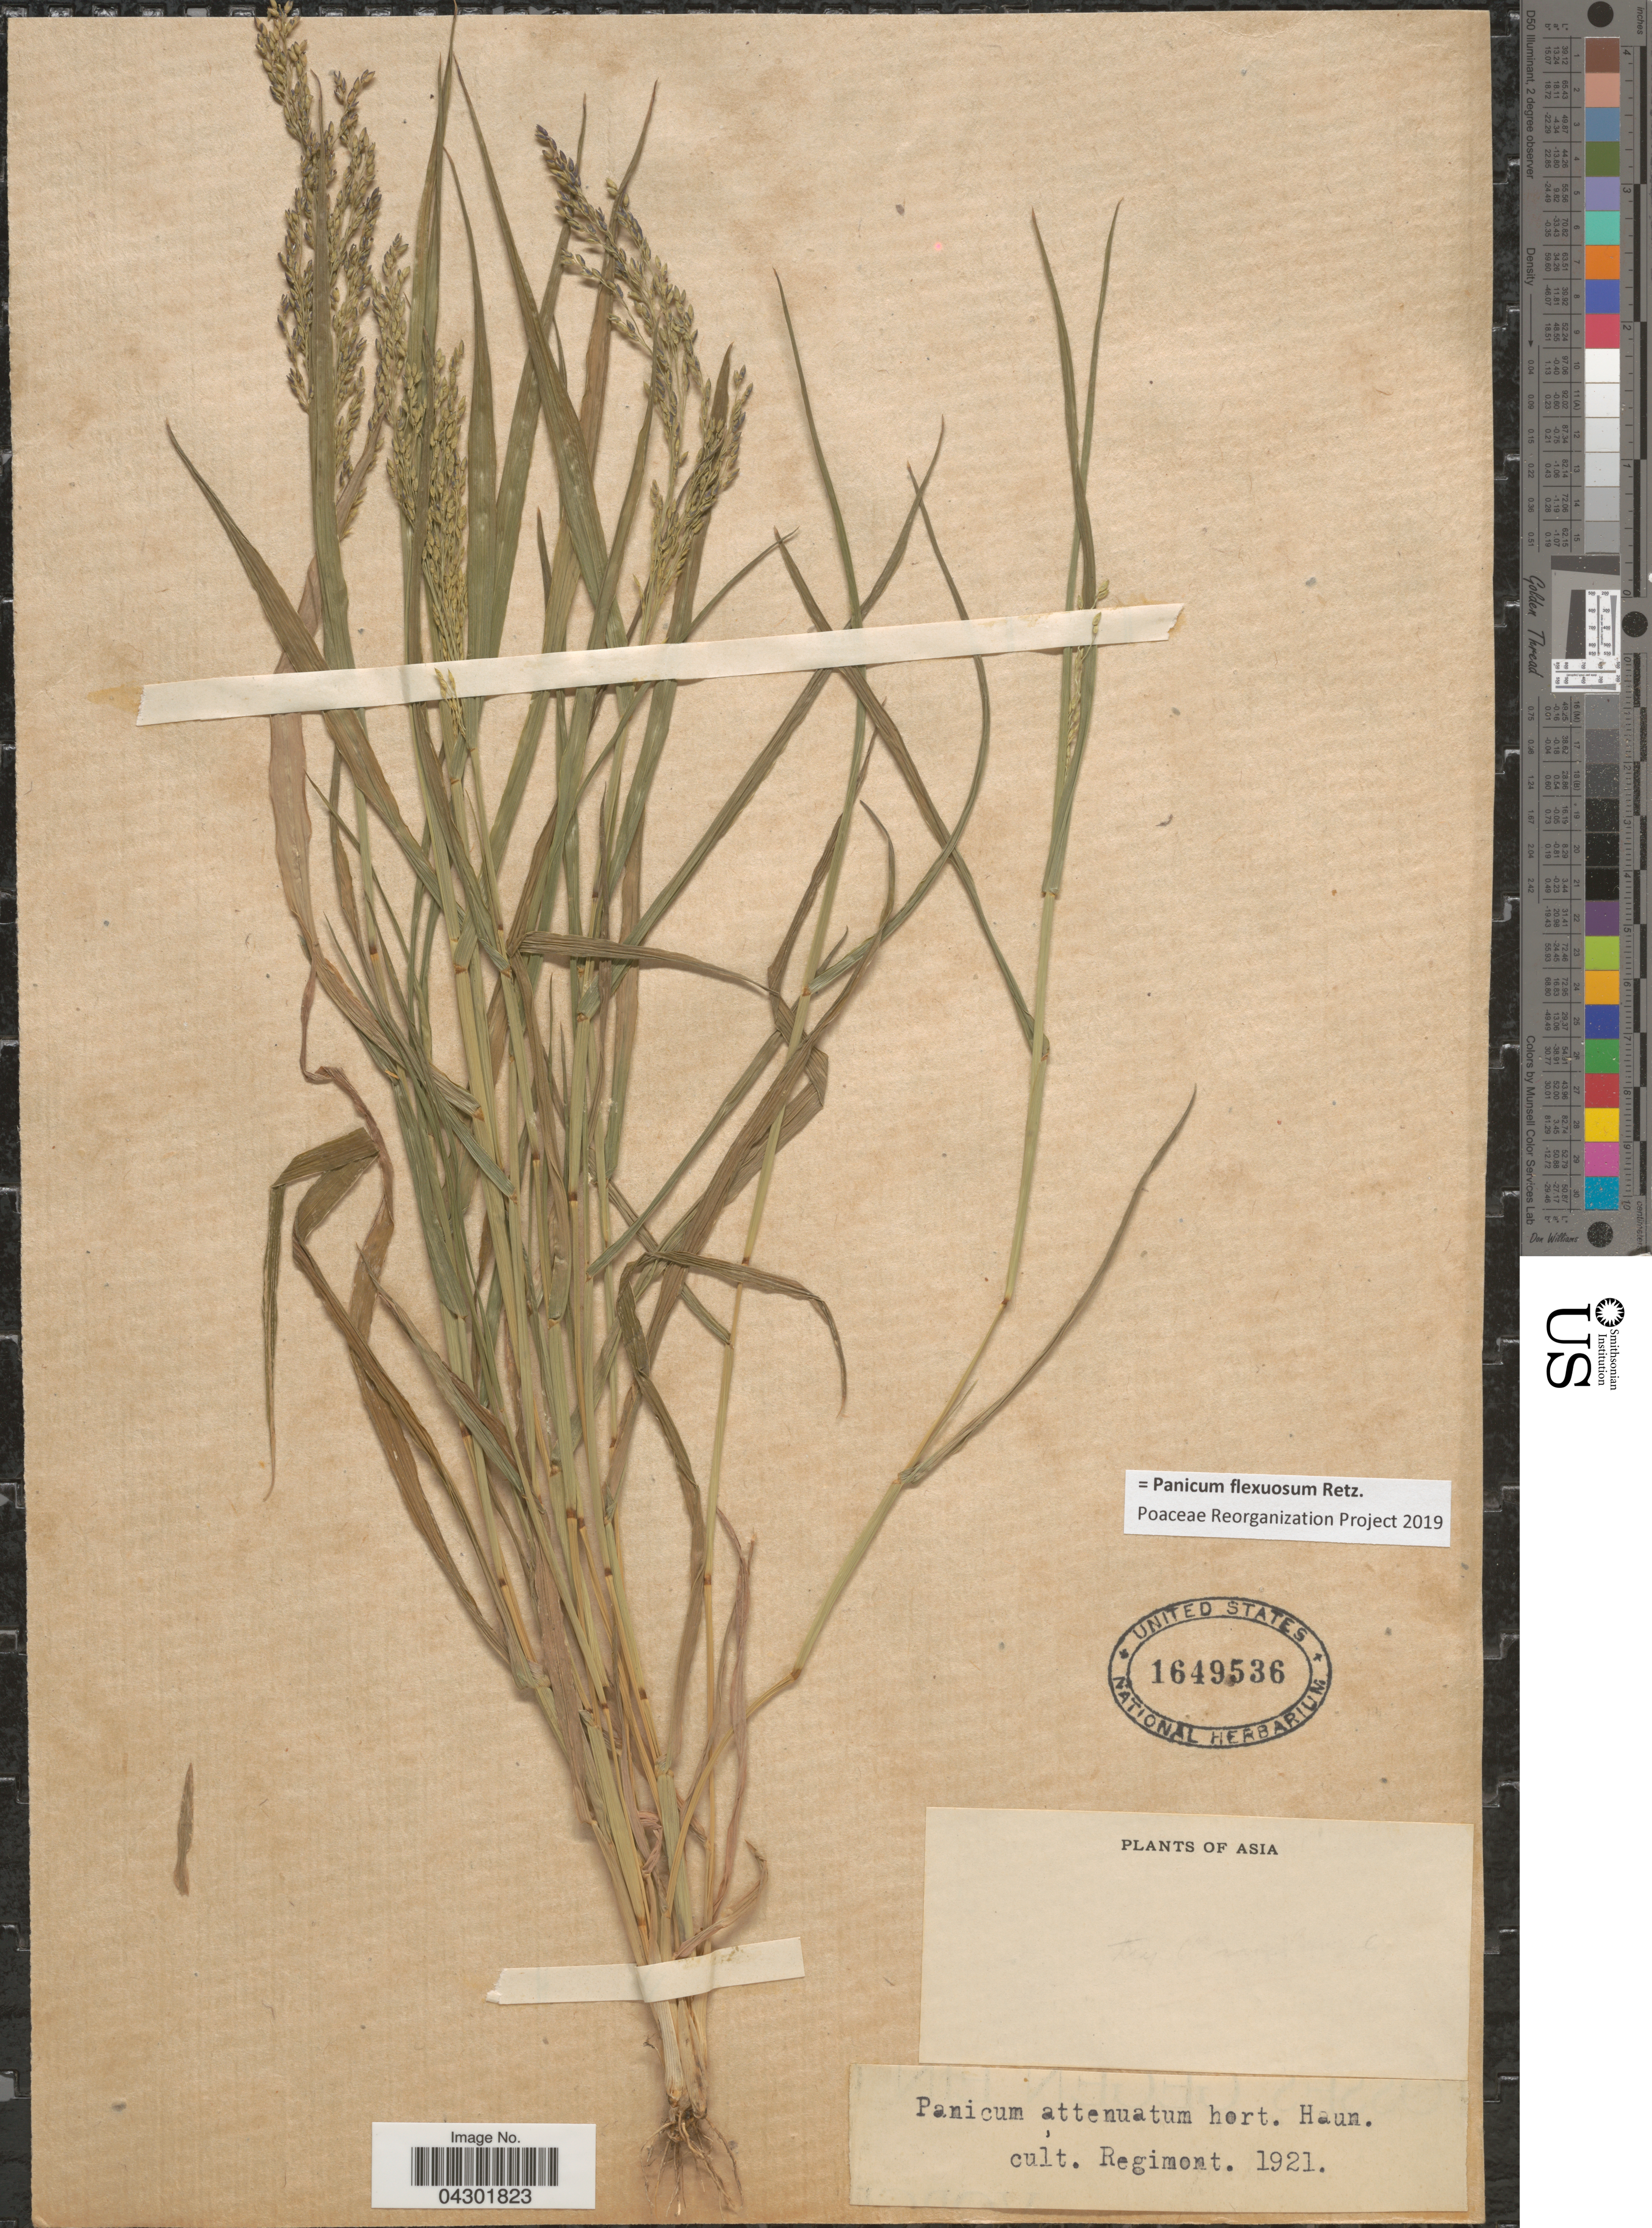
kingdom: Plantae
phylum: Tracheophyta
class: Liliopsida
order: Poales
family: Poaceae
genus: Panicum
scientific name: Panicum flexuosum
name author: Retz.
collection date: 1921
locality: Cult. Regimont. Asia.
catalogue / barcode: US 1649536